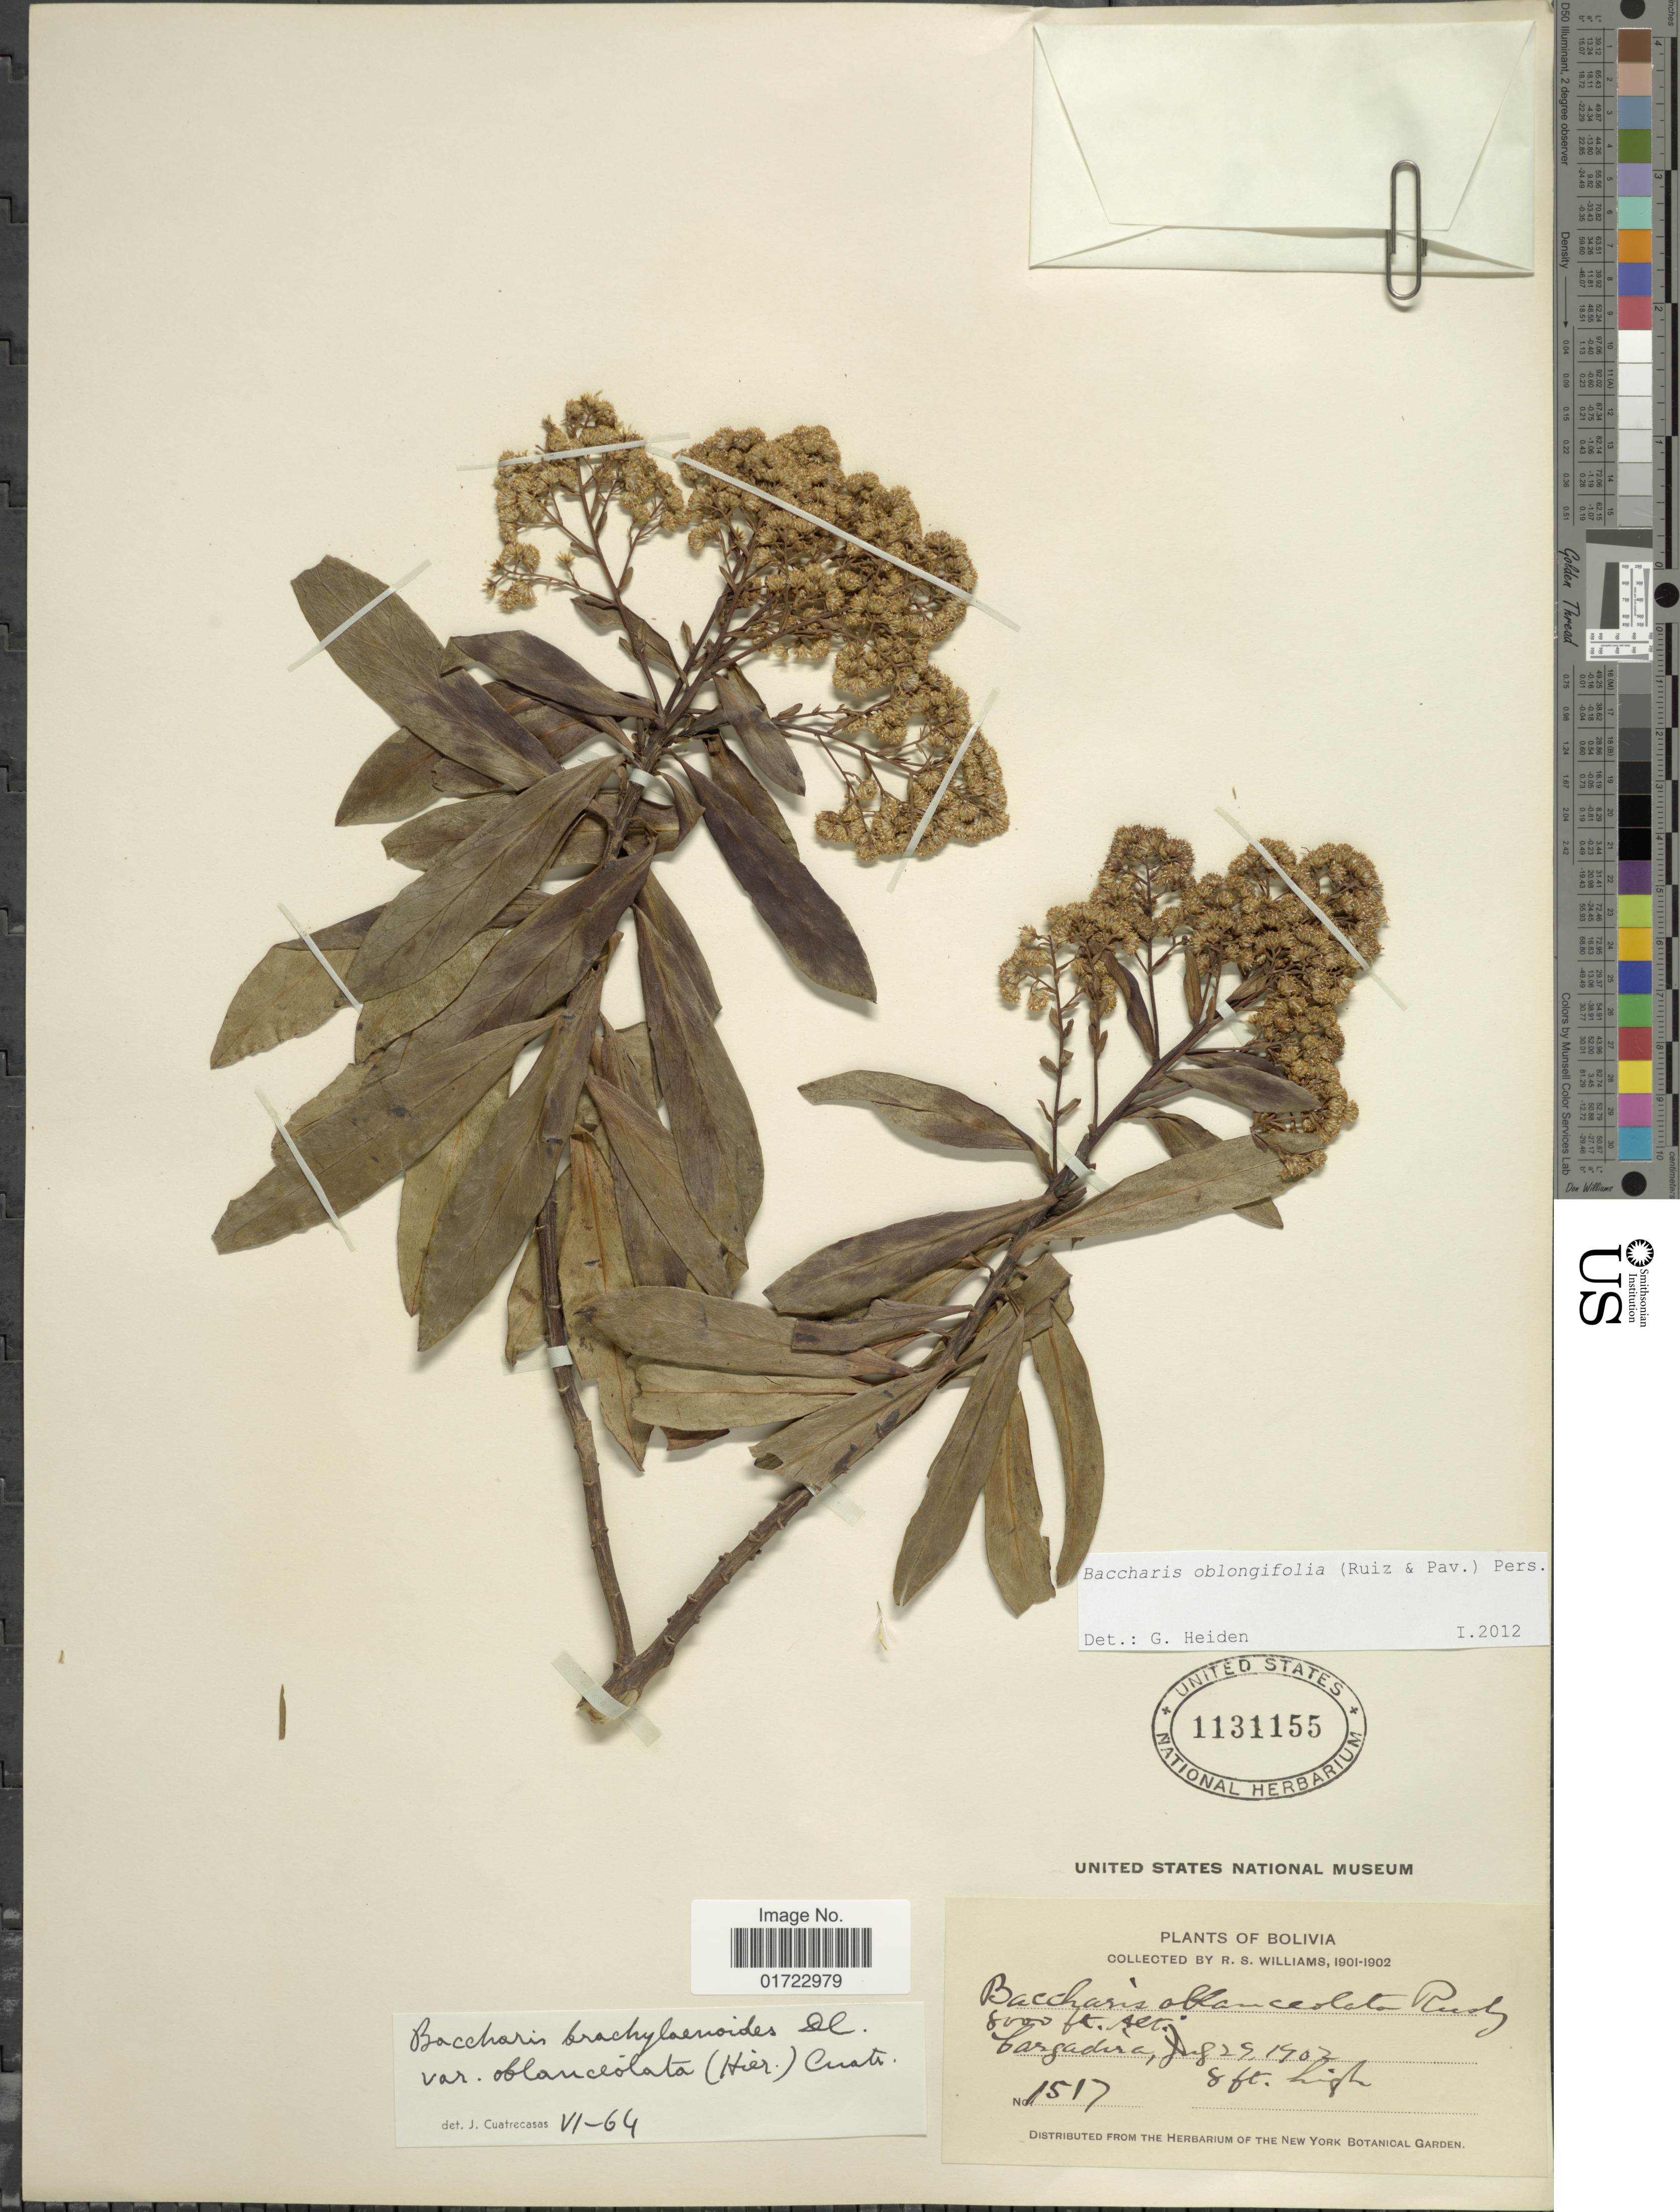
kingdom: Plantae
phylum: Tracheophyta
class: Magnoliopsida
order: Asterales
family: Asteraceae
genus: Baccharis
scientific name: Baccharis oblongifolia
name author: (Ruiz & Pav.) Pers.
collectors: R. S. Williams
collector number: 1517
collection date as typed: July 29, 1902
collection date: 1902-07-29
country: Bolivia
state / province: La Paz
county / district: Franz Tamayo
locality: Cargadira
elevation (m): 2438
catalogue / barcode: US 1131155